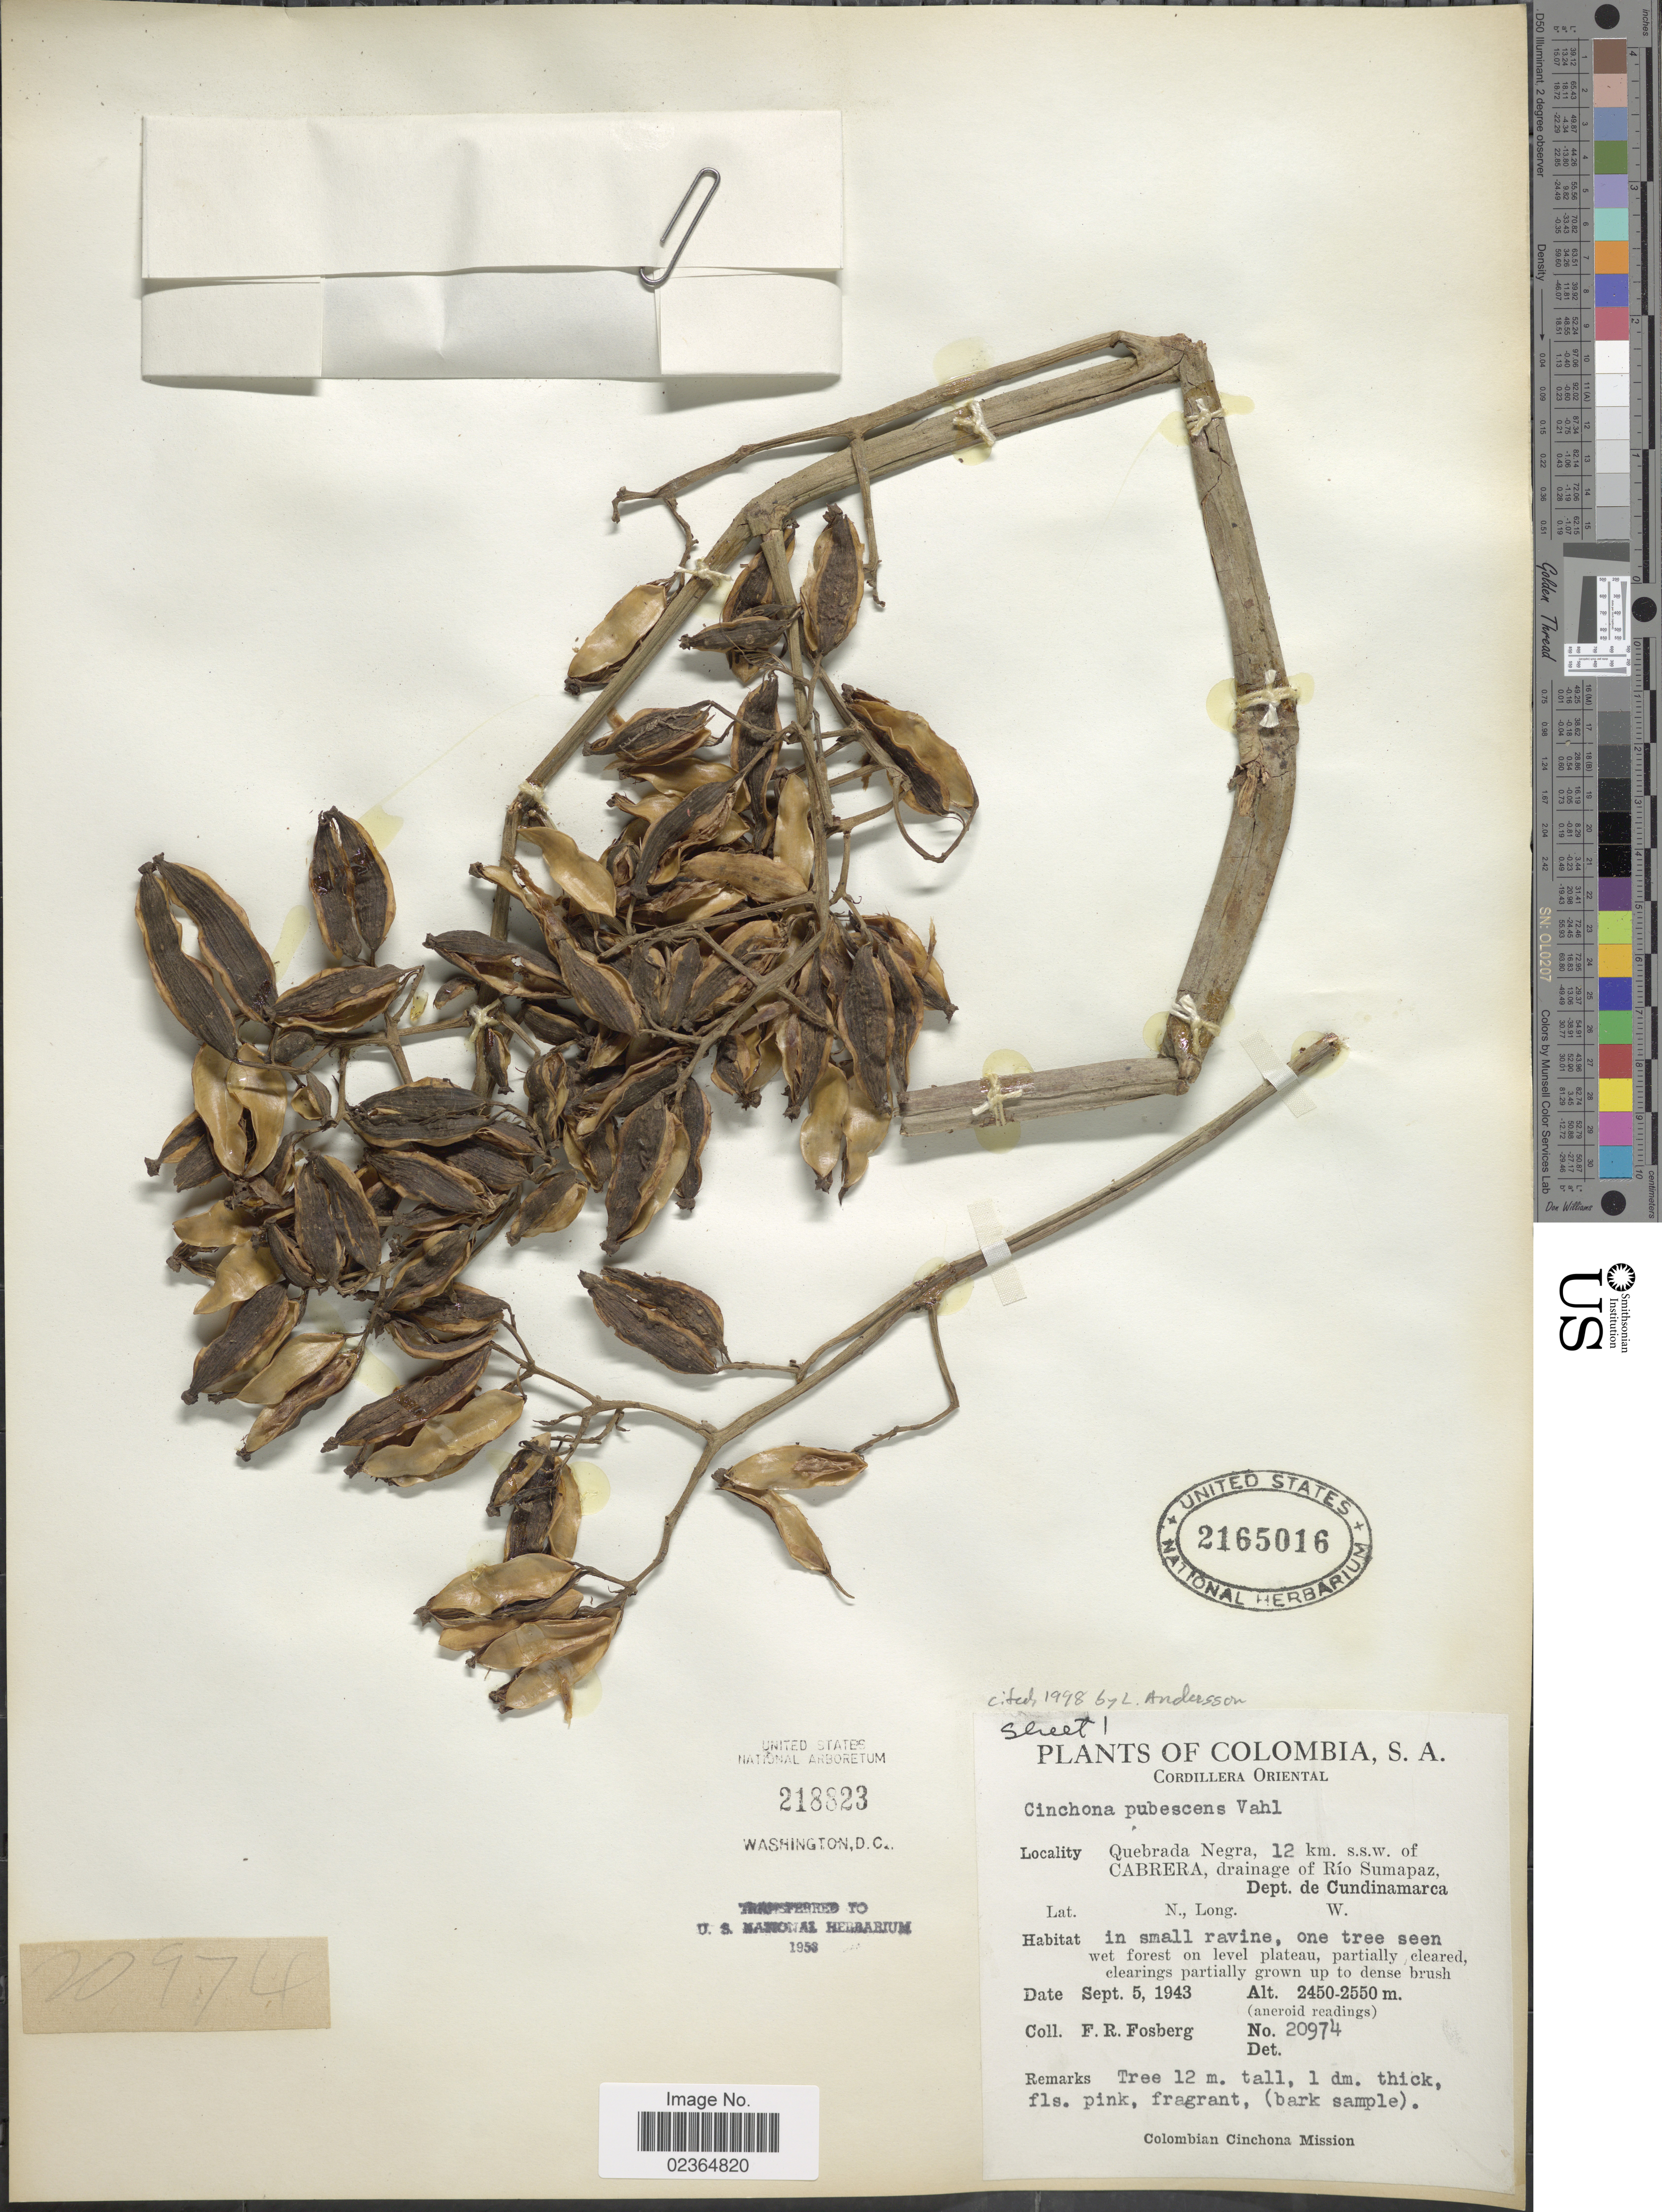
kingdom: Plantae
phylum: Tracheophyta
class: Magnoliopsida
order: Gentianales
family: Rubiaceae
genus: Cinchona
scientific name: Cinchona pubescens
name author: Vahl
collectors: F. R. Fosberg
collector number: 20974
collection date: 1943-09-05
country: Colombia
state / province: Cundinamarca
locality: Cordillera Oriental. Quebrada Negra, 12 km. s.s.w. of Cabrera, drainage of Río Sumapaz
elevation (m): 2450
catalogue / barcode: US 2165016